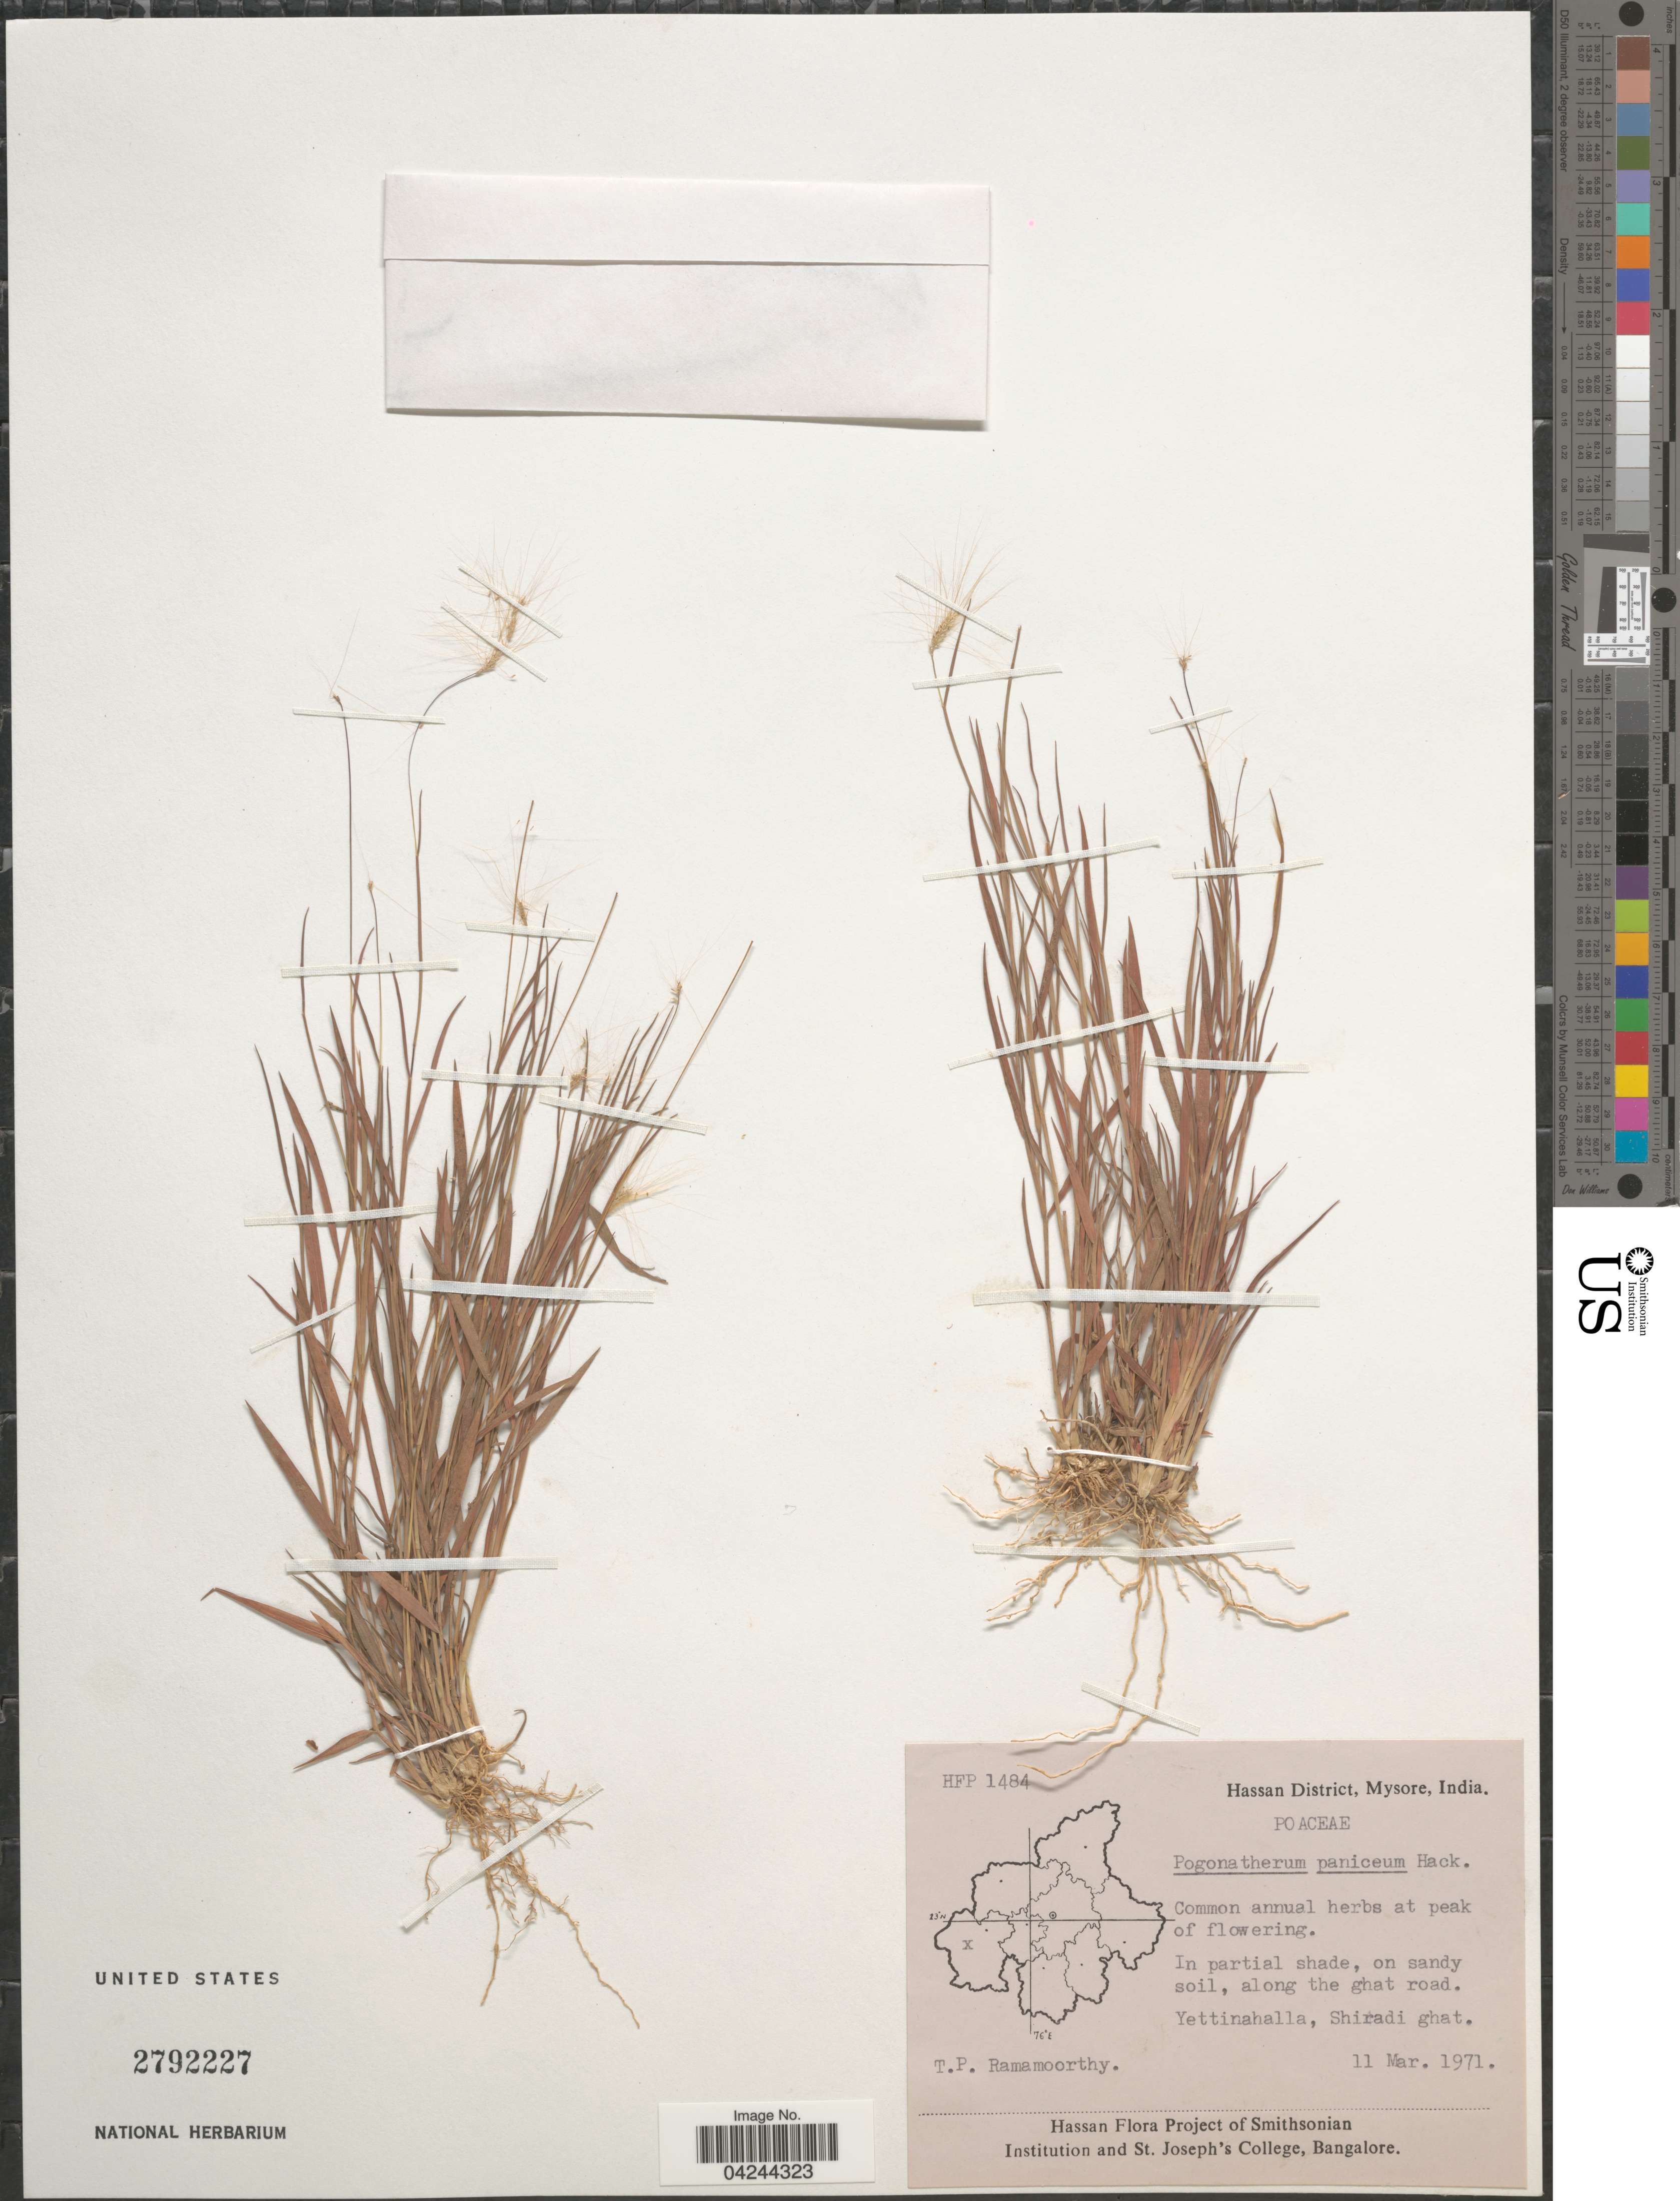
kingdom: Plantae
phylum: Tracheophyta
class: Liliopsida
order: Poales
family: Poaceae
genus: Pogonatherum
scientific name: Pogonatherum crinitum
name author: (Thunb.) Kunth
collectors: T. P. Ramamoorthy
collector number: HFP1484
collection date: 1971-03-11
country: India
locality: Hassan District, Mysore. Along the ghat road. Yettinahalla, Shiradi ghat.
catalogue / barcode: US 2792227